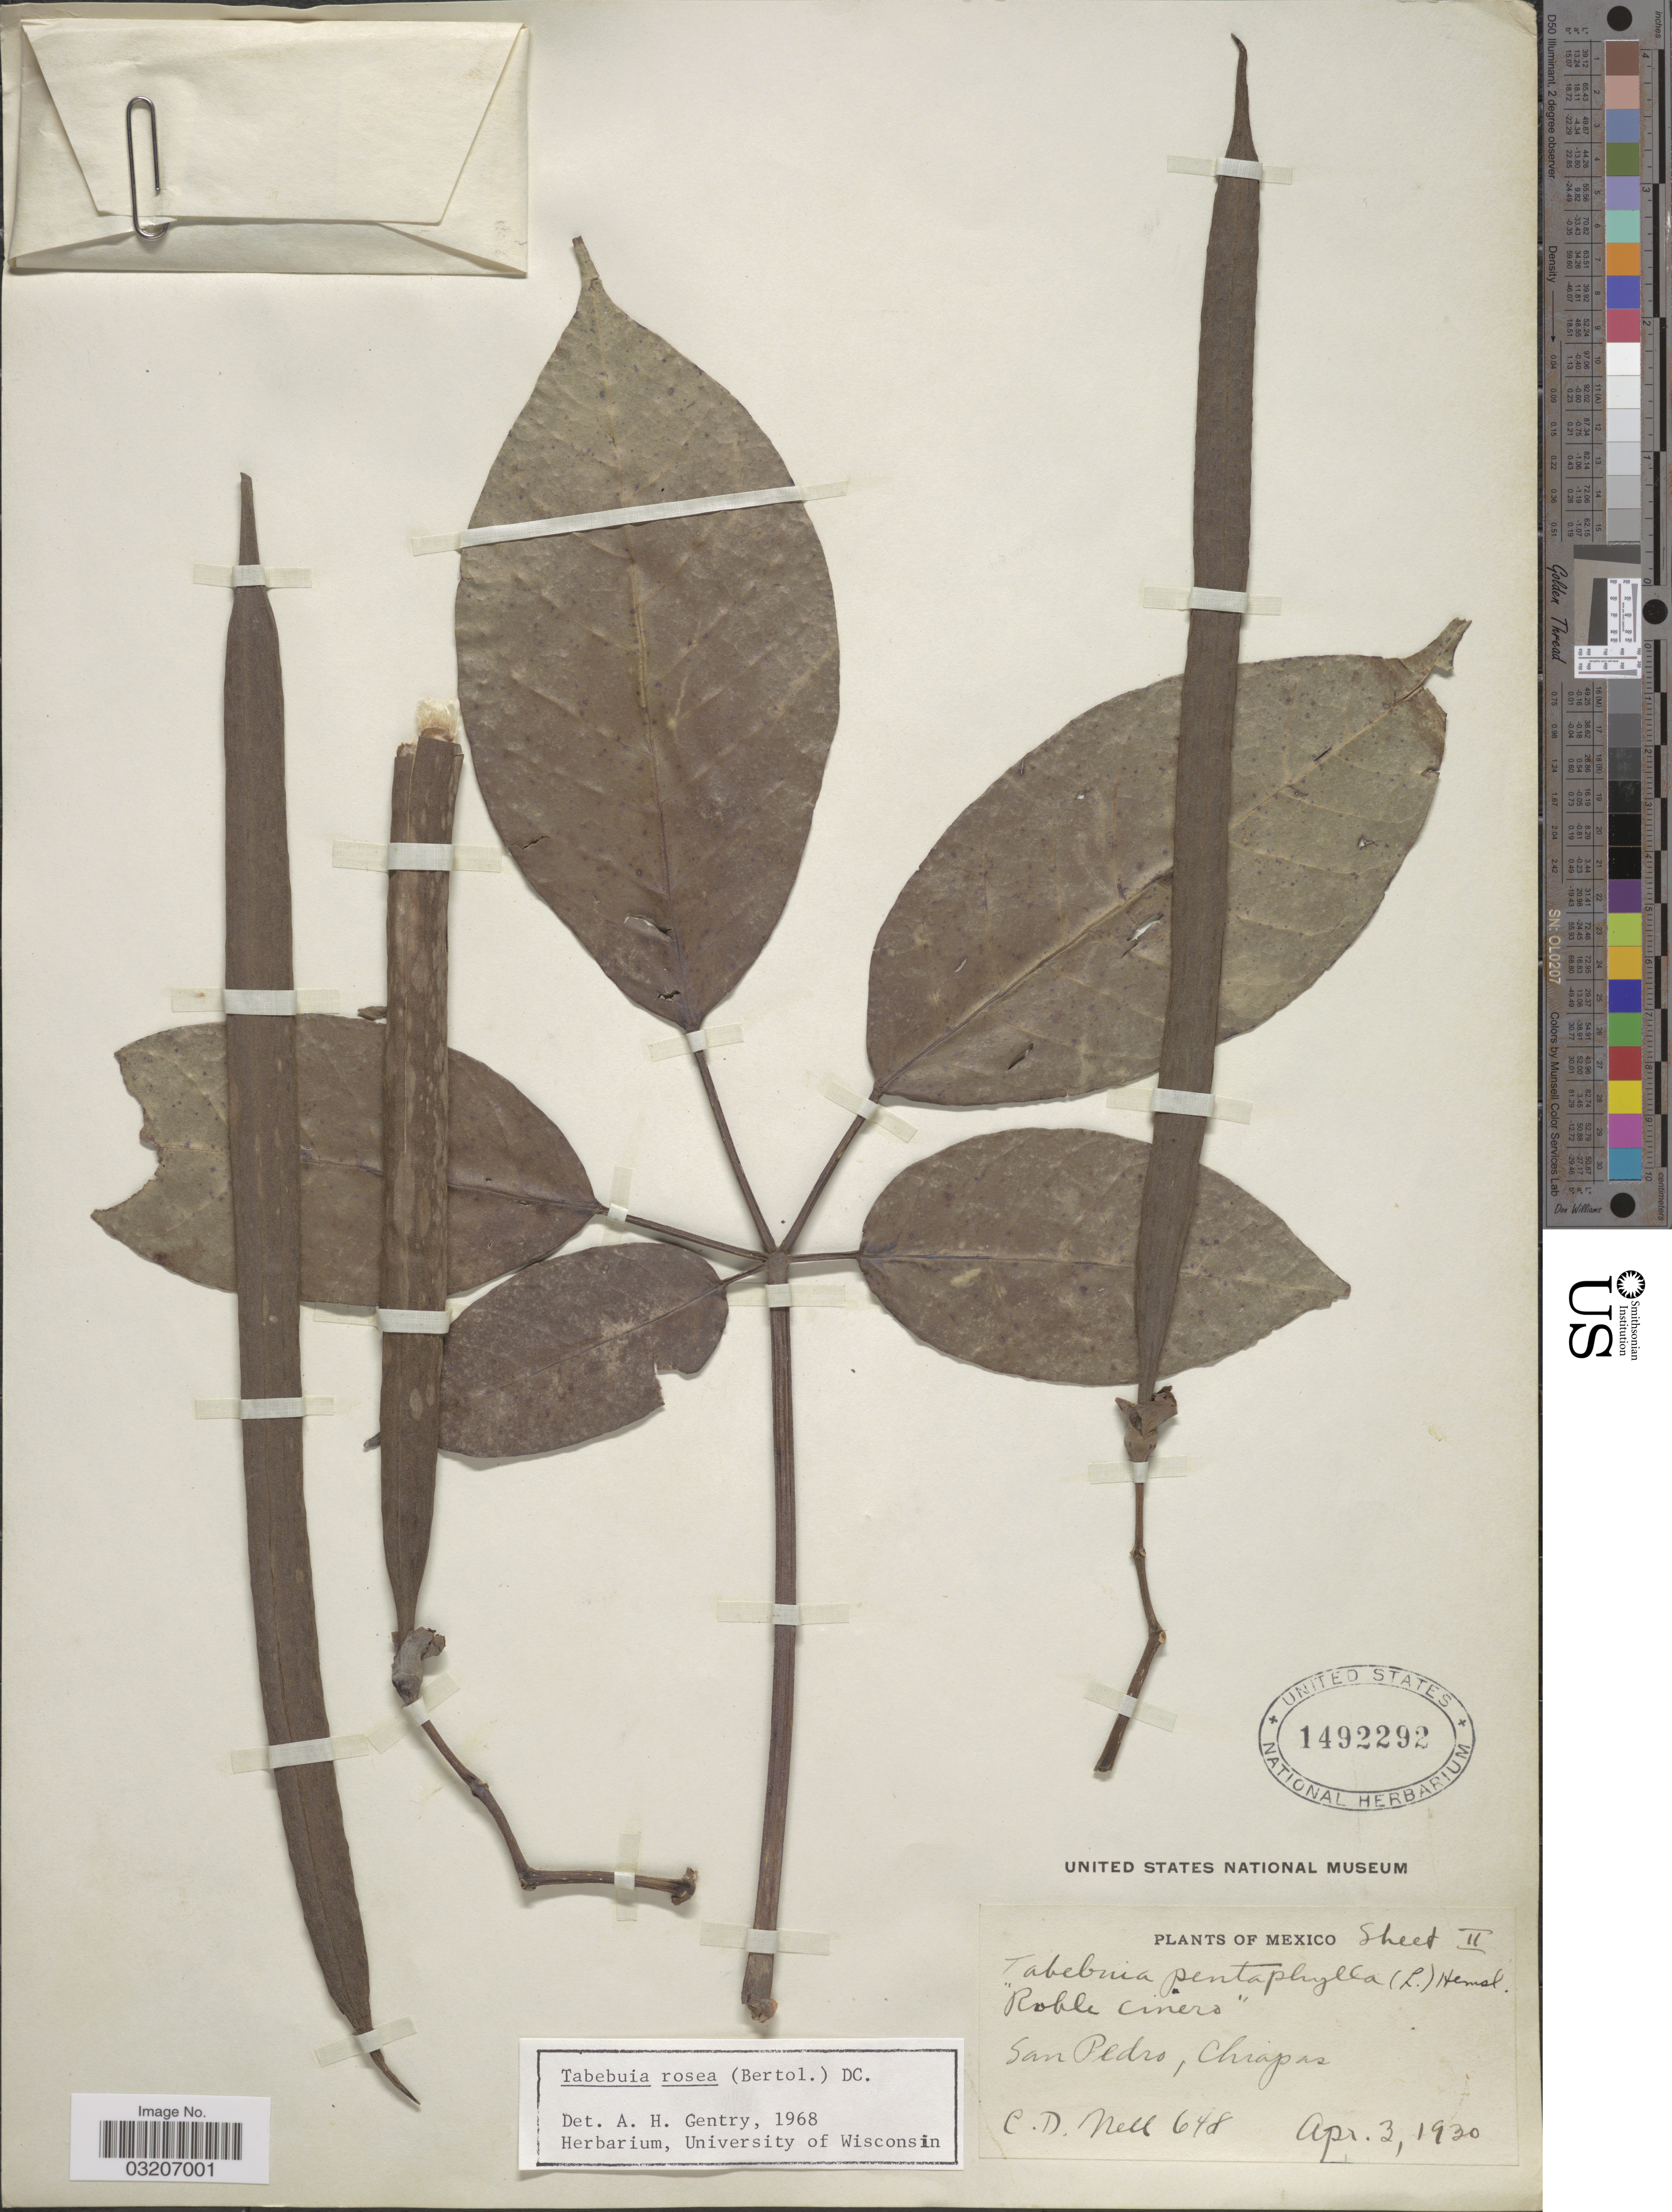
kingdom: Plantae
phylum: Tracheophyta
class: Magnoliopsida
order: Lamiales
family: Bignoniaceae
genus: Tabebuia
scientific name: Tabebuia rosea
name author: (Bertol.) DC.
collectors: C. D. Mell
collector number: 648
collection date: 1930-04-03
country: Mexico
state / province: Chiapas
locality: San Pedro.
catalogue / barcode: US 1492292